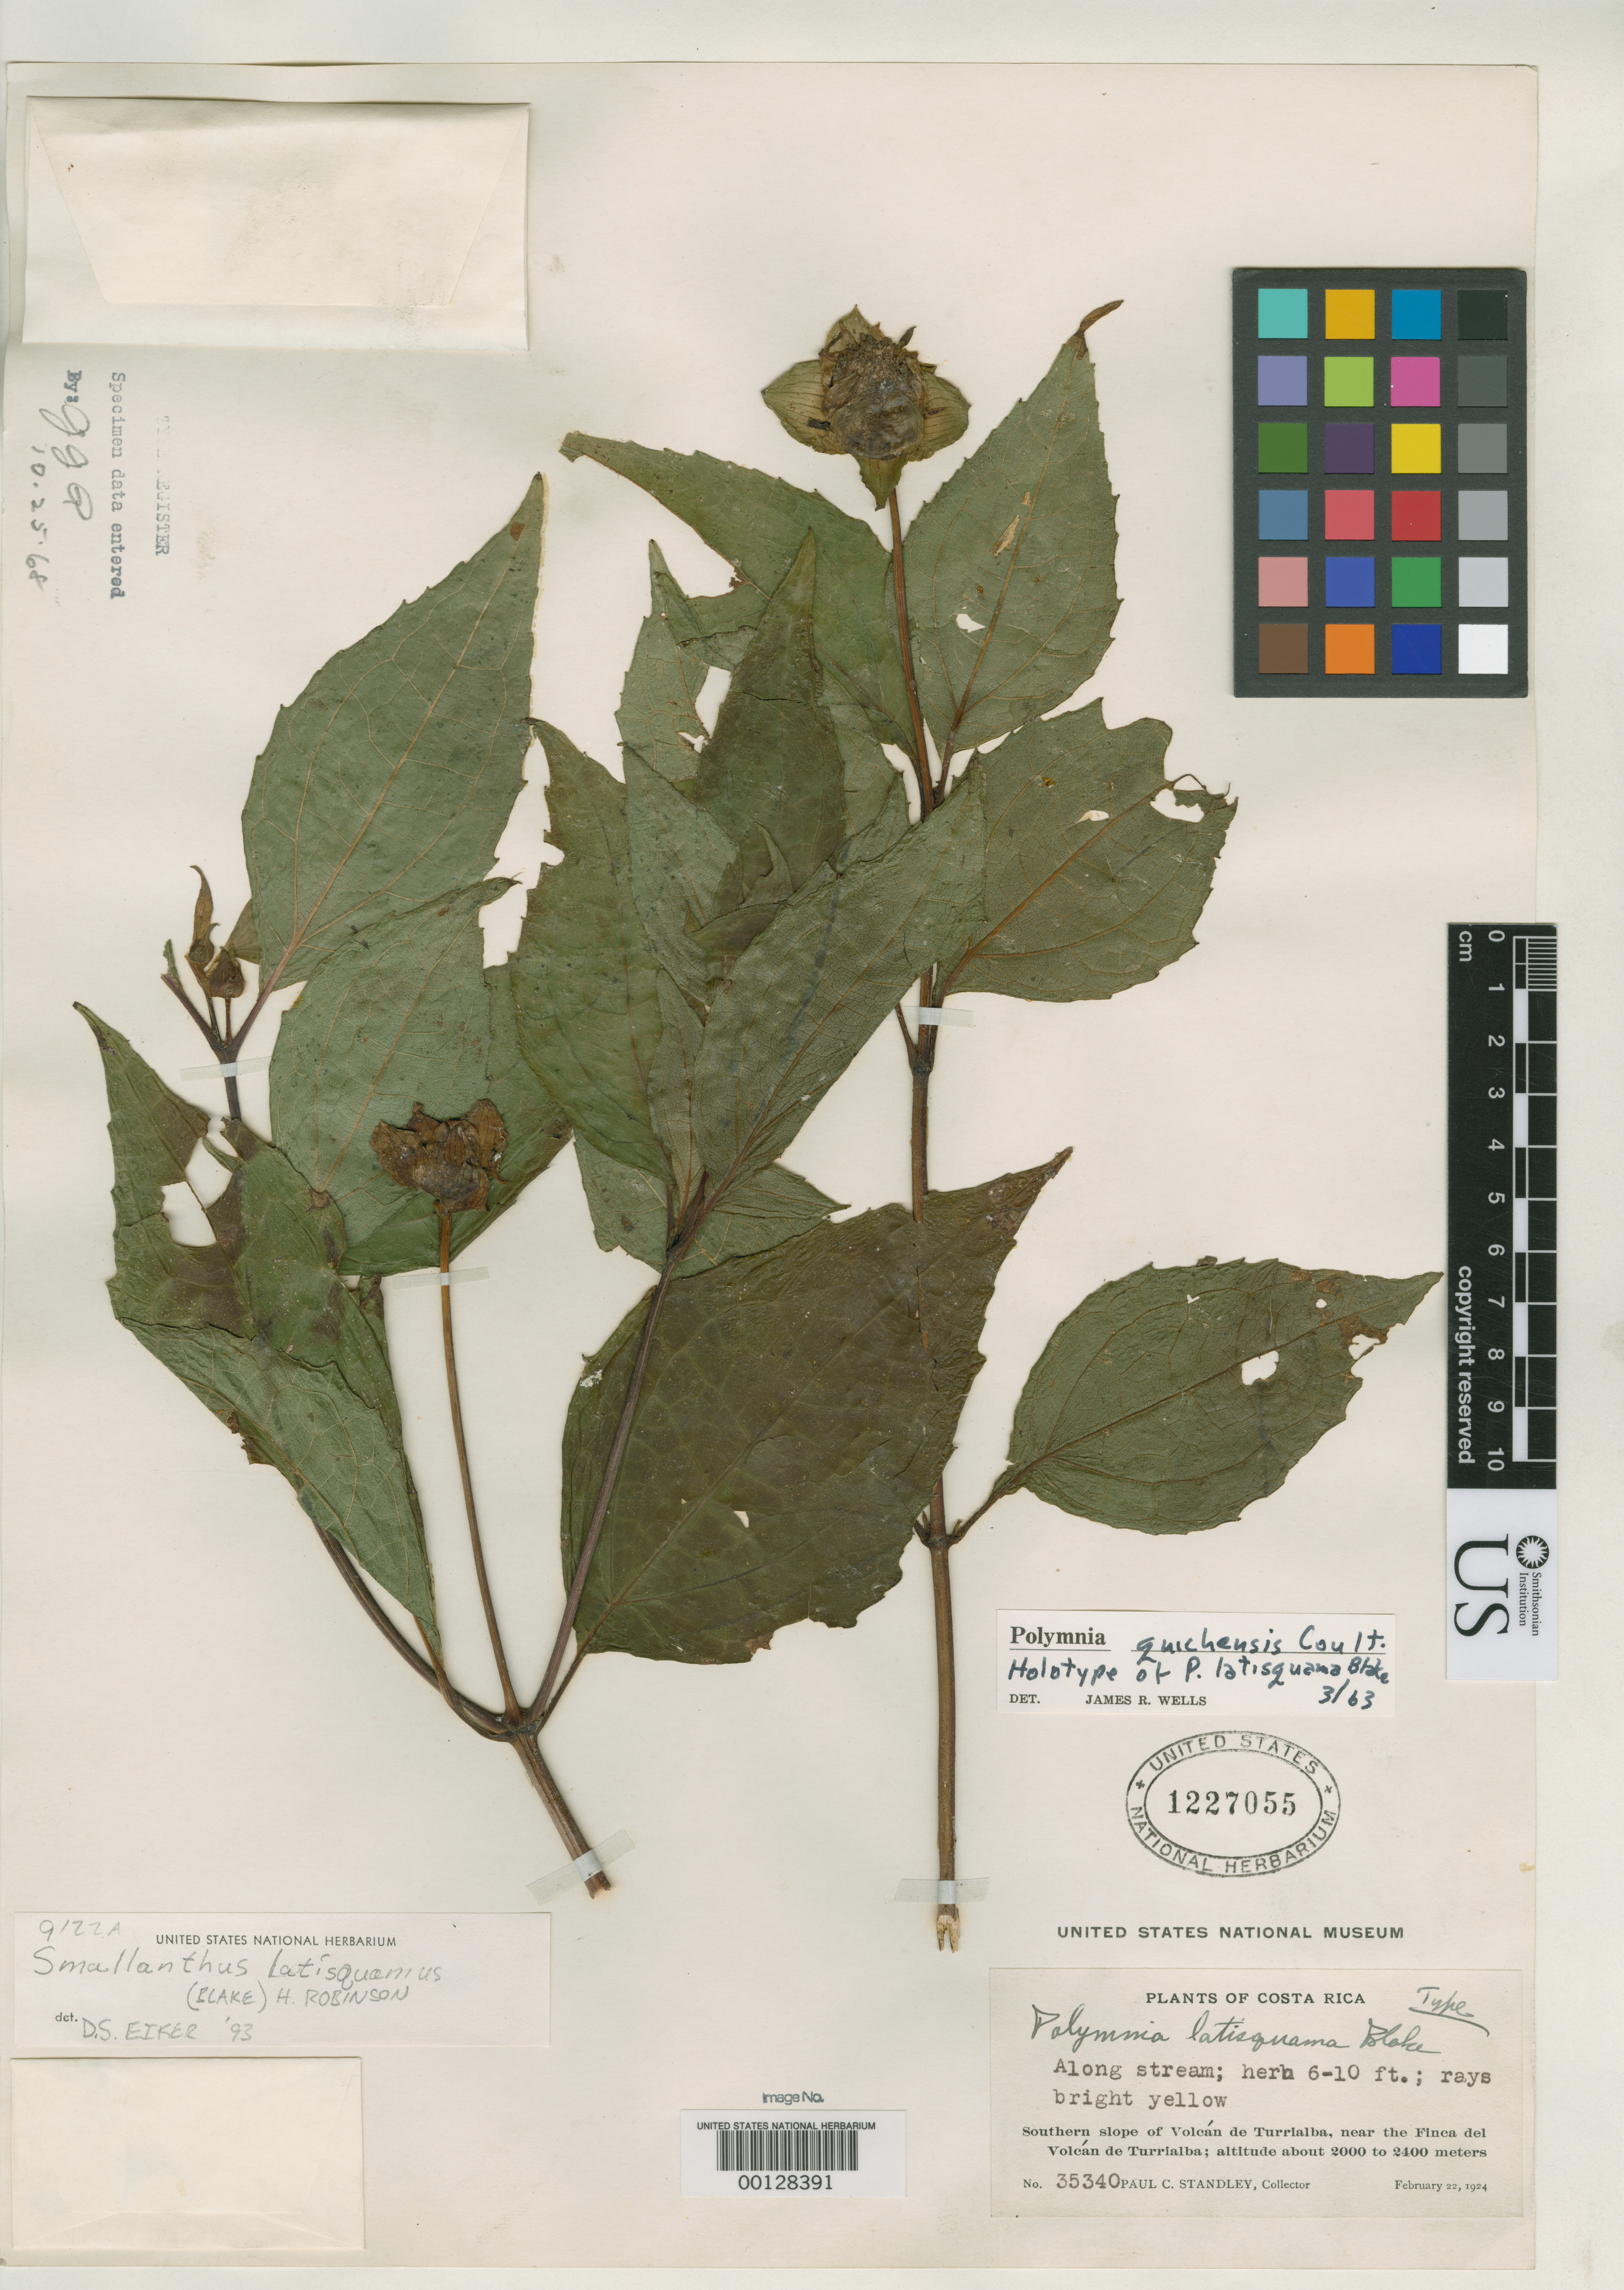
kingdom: Plantae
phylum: Tracheophyta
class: Magnoliopsida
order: Asterales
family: Asteraceae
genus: Polymnia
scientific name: Polymnia latisquama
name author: S.F. Blake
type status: Holotype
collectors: P. C. Standley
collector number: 35340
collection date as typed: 22 Feb 1924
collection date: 1924-02-22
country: Costa Rica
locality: Near Finca del Volcan de Turrialba, southern slope of Volcan de Turrialba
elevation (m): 2000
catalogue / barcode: US 1227055